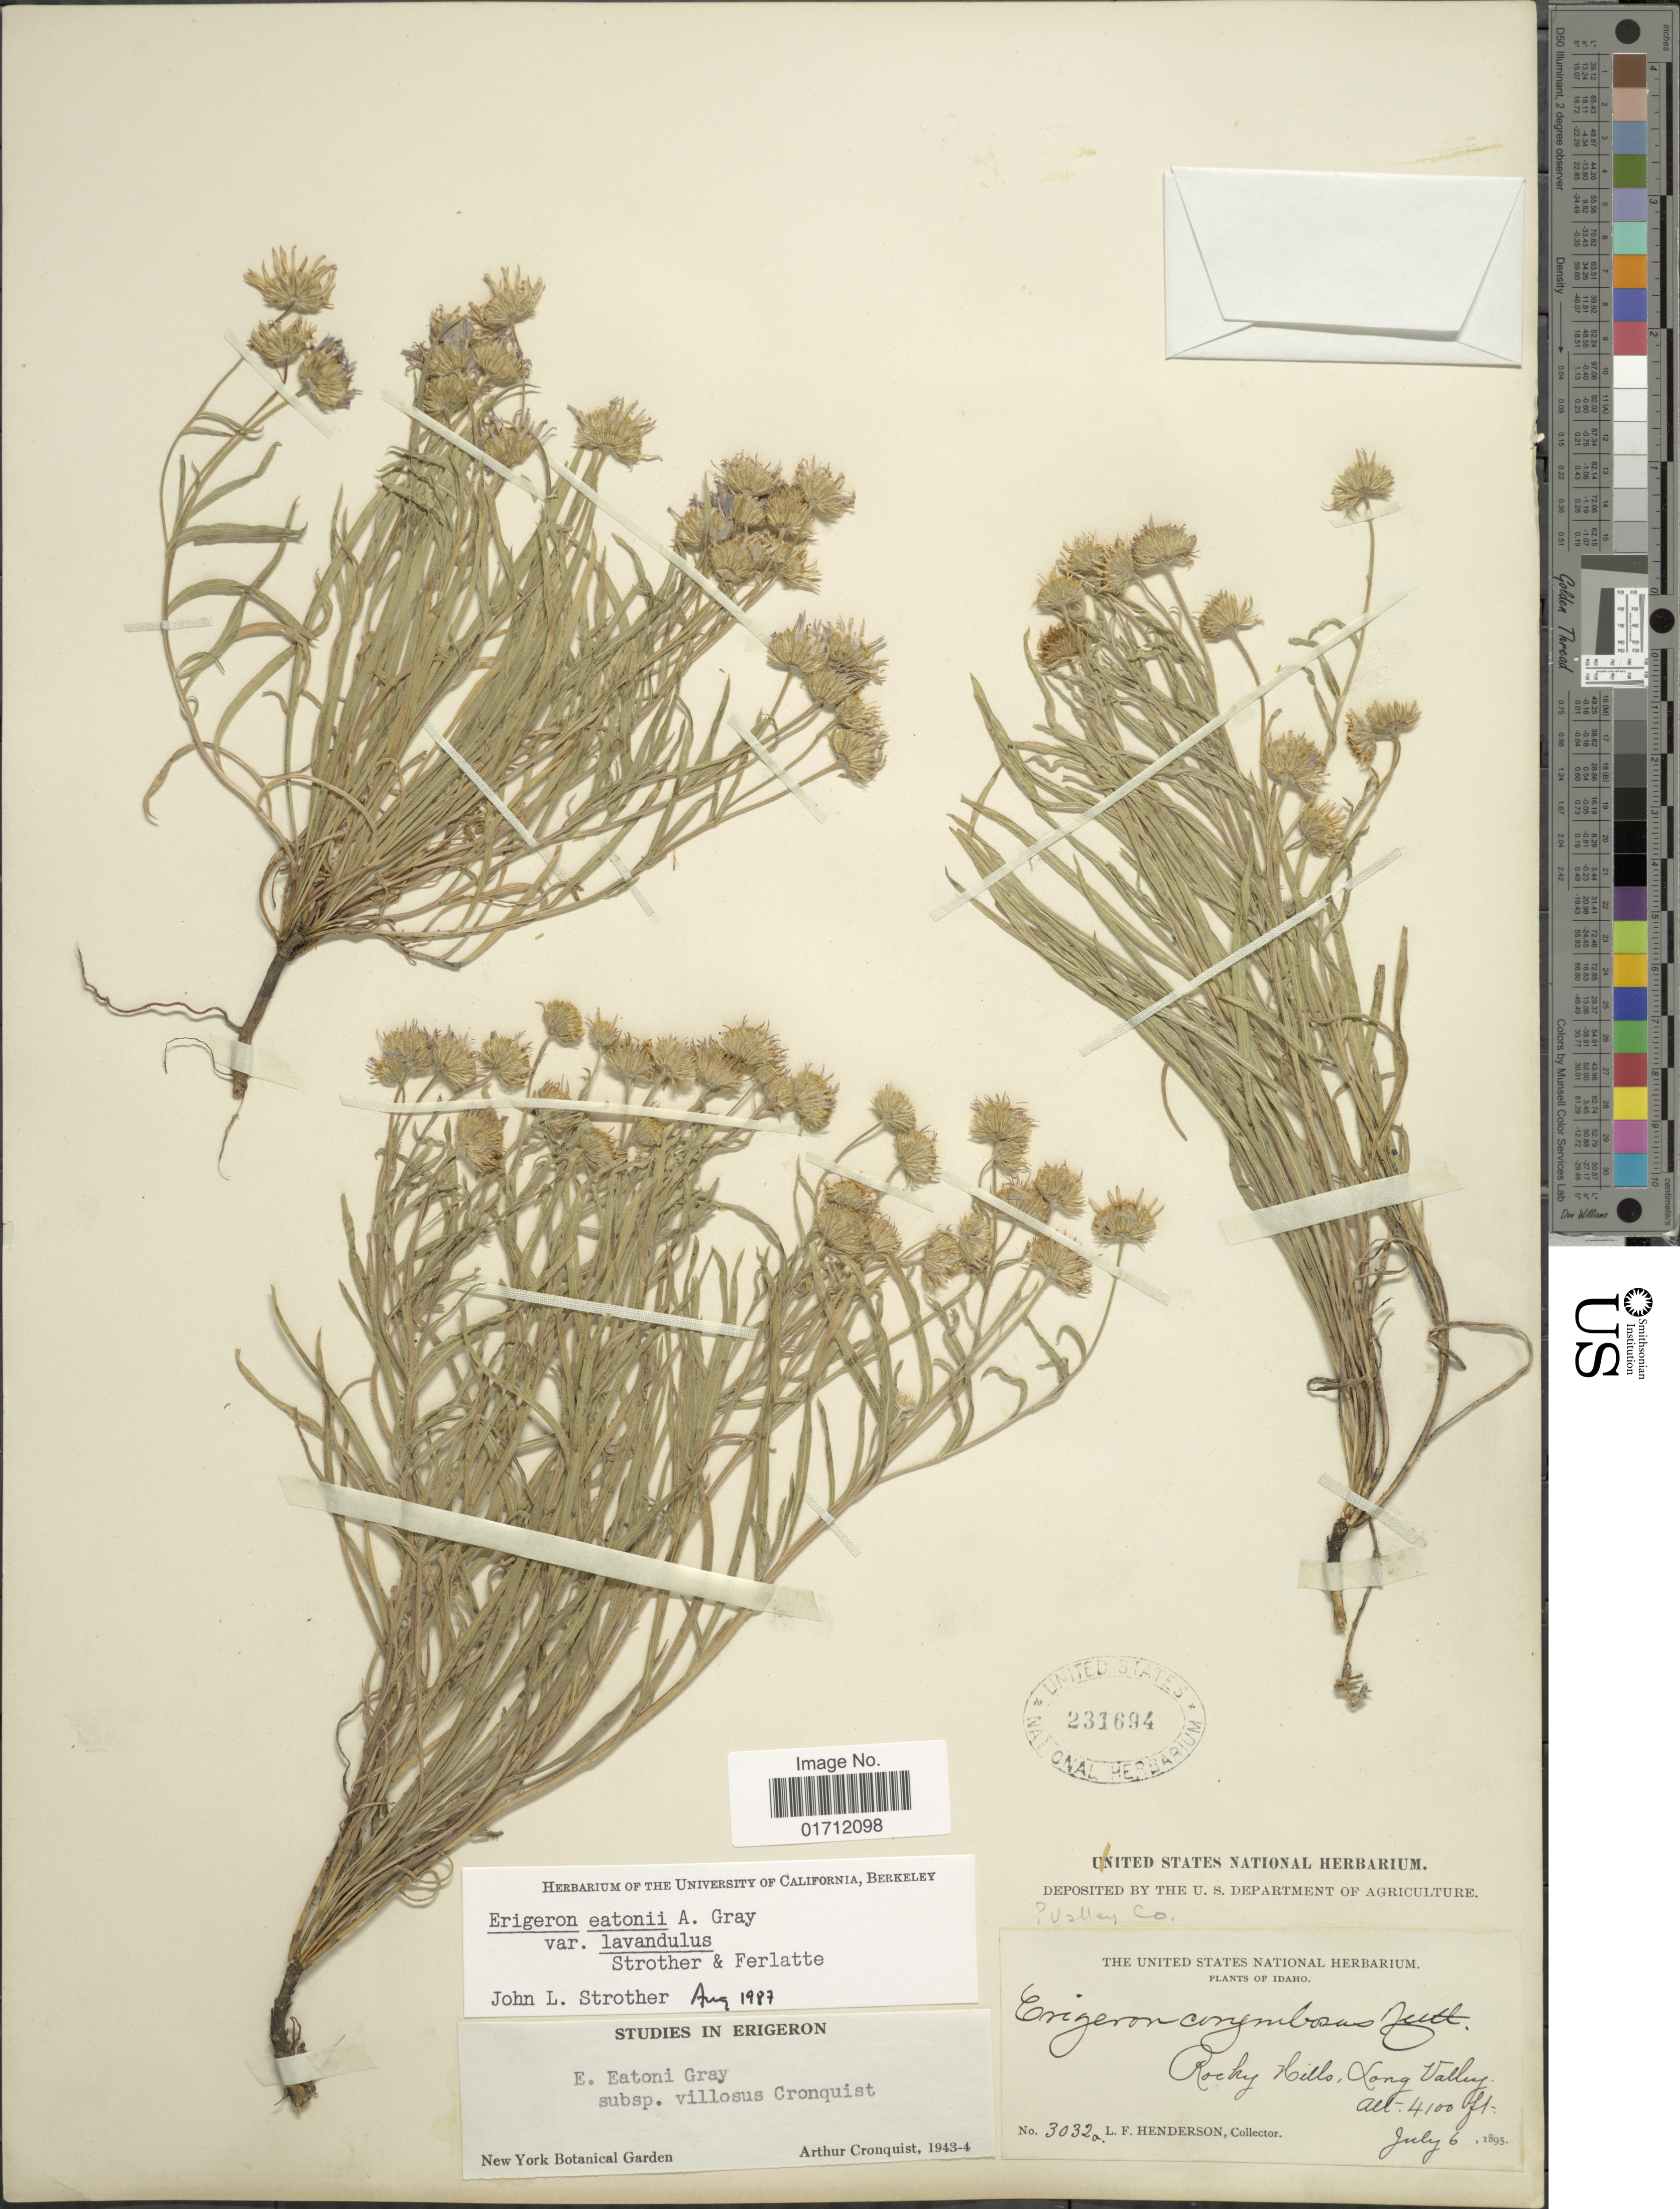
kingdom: Plantae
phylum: Tracheophyta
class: Magnoliopsida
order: Asterales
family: Asteraceae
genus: Erigeron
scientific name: Erigeron eatonii var. lavandulus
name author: Strother & Ferlatte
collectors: L. Henderson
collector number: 3022a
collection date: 1895-07-06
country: United States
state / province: Idaho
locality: Rocky Hills, Long Valley.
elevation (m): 1250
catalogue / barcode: US 231694